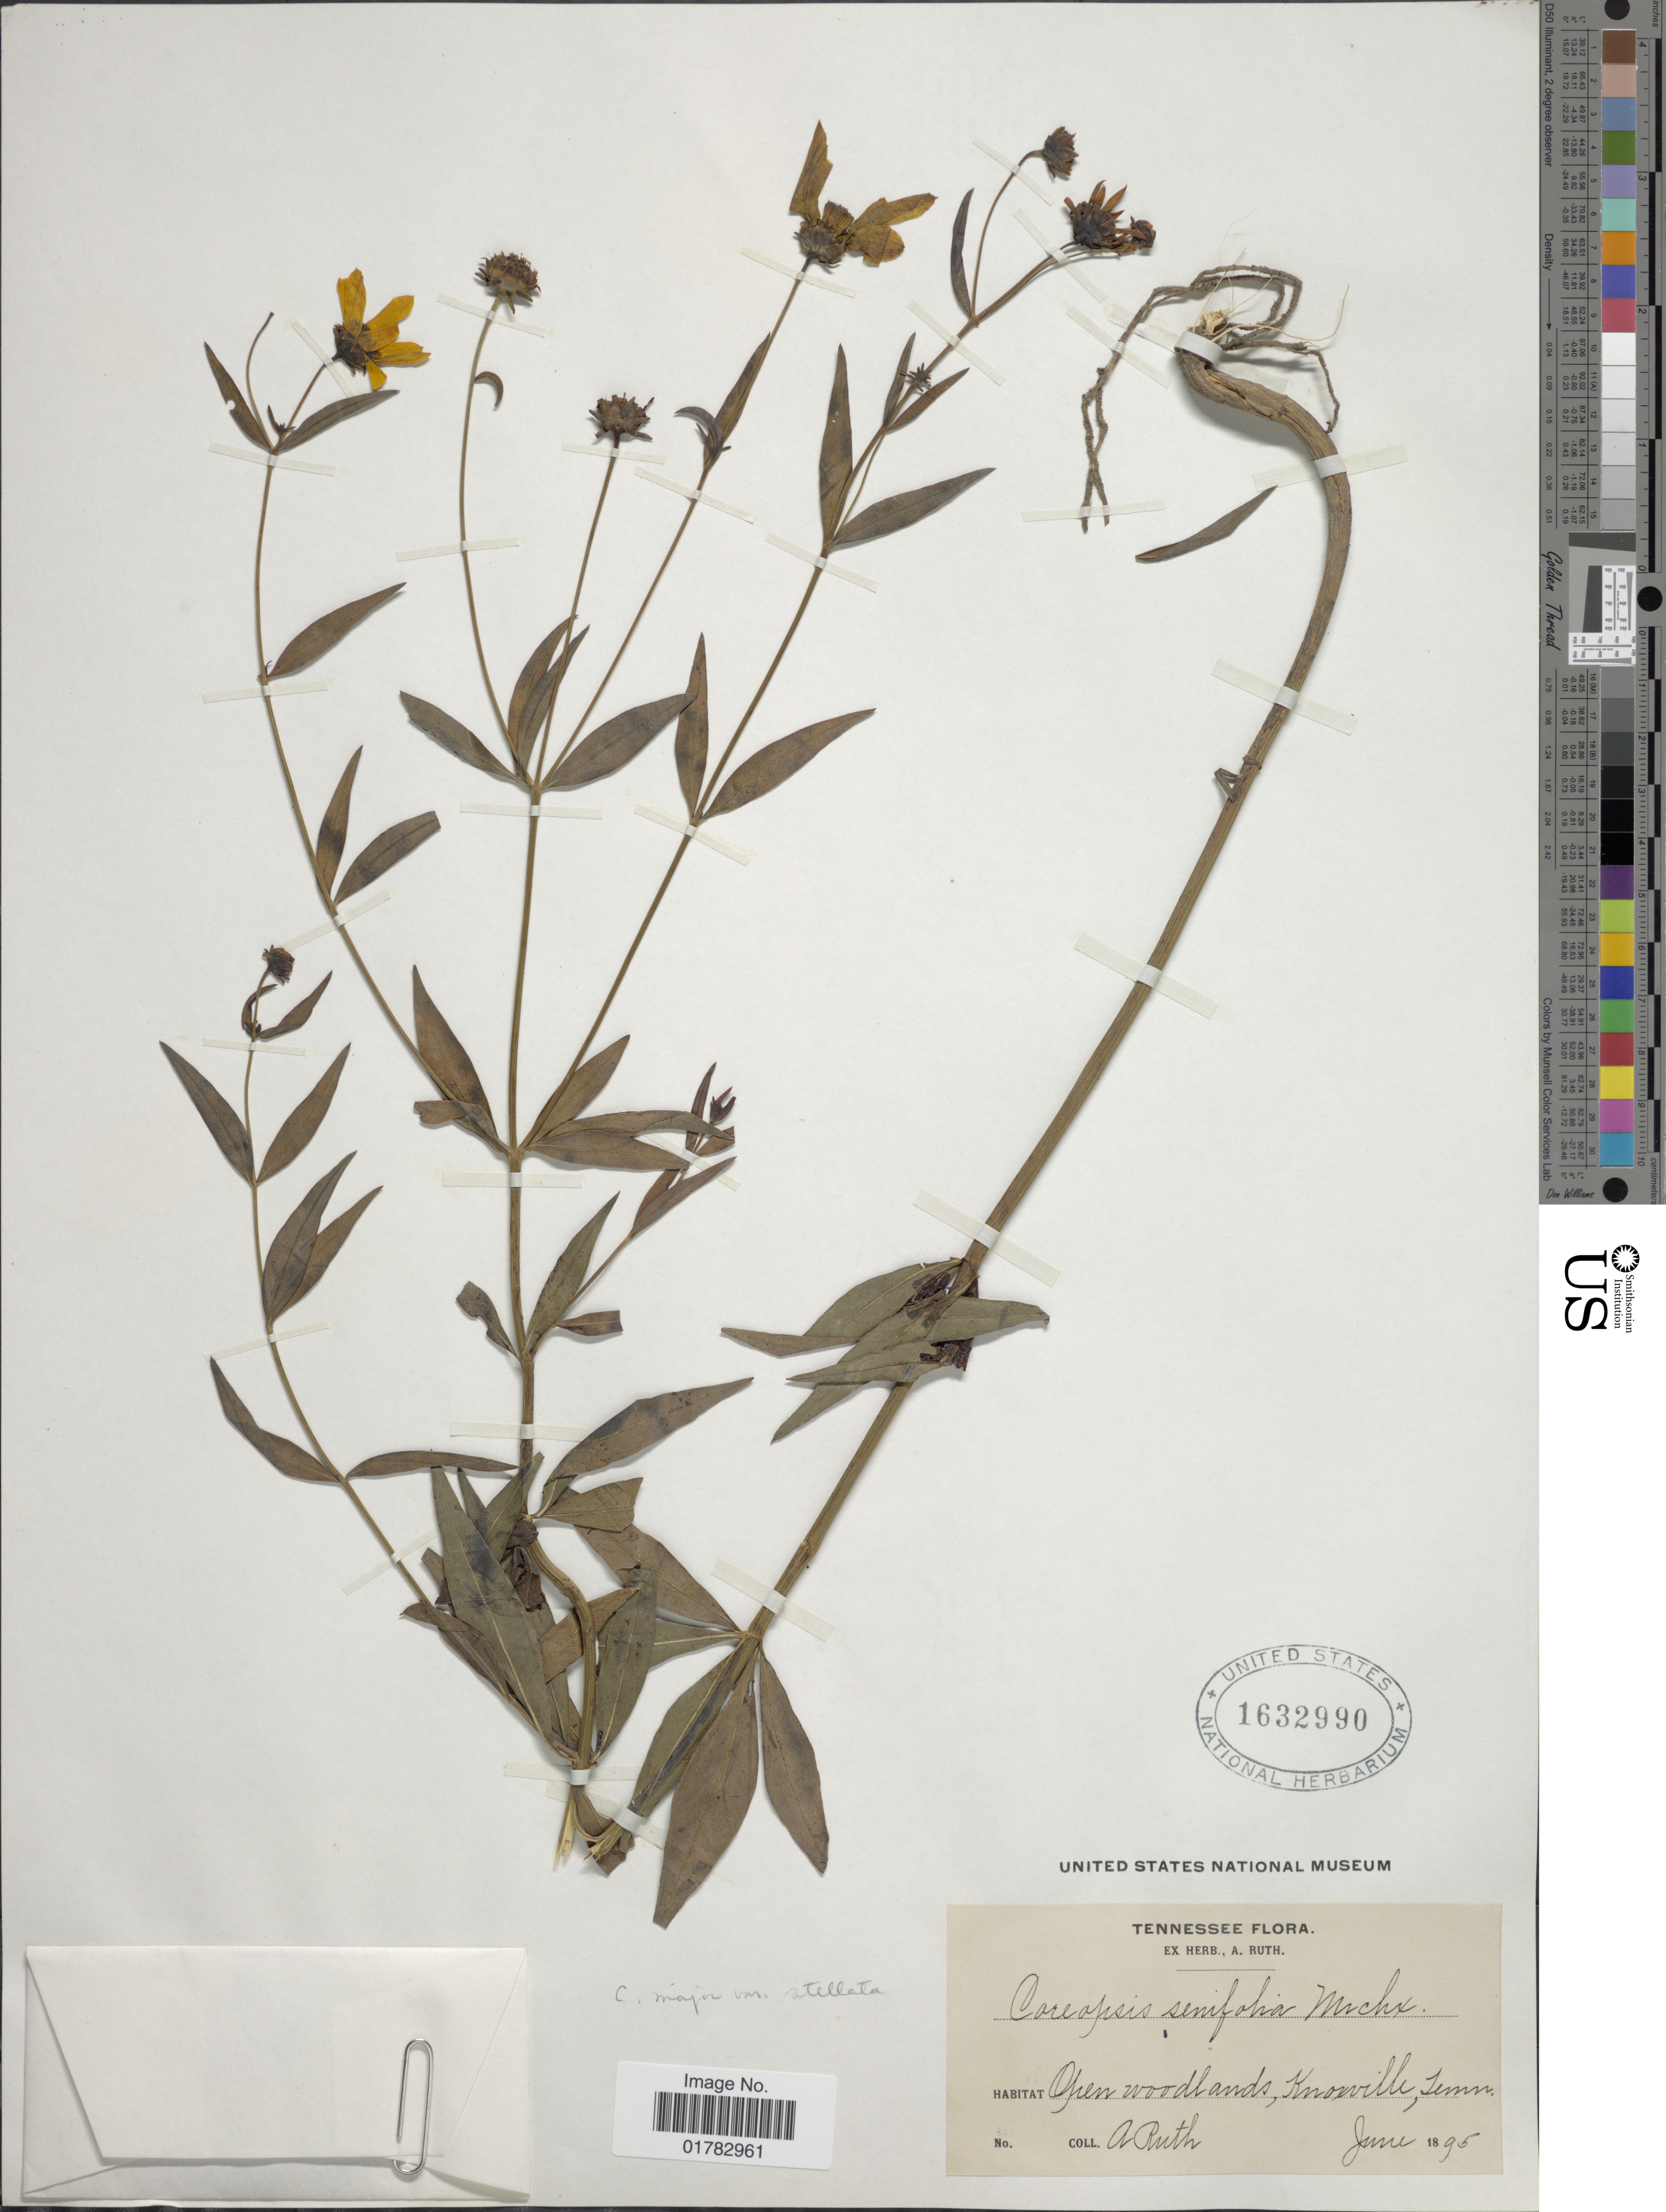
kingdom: Plantae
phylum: Tracheophyta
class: Magnoliopsida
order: Asterales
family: Asteraceae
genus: Coreopsis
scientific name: Coreopsis major var. stellata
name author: (Nutt.) Torr. & A. Gray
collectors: A. Ruth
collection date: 1895-05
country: United States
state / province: Tennessee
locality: Open woodlands, Knoxville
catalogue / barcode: US 1632990